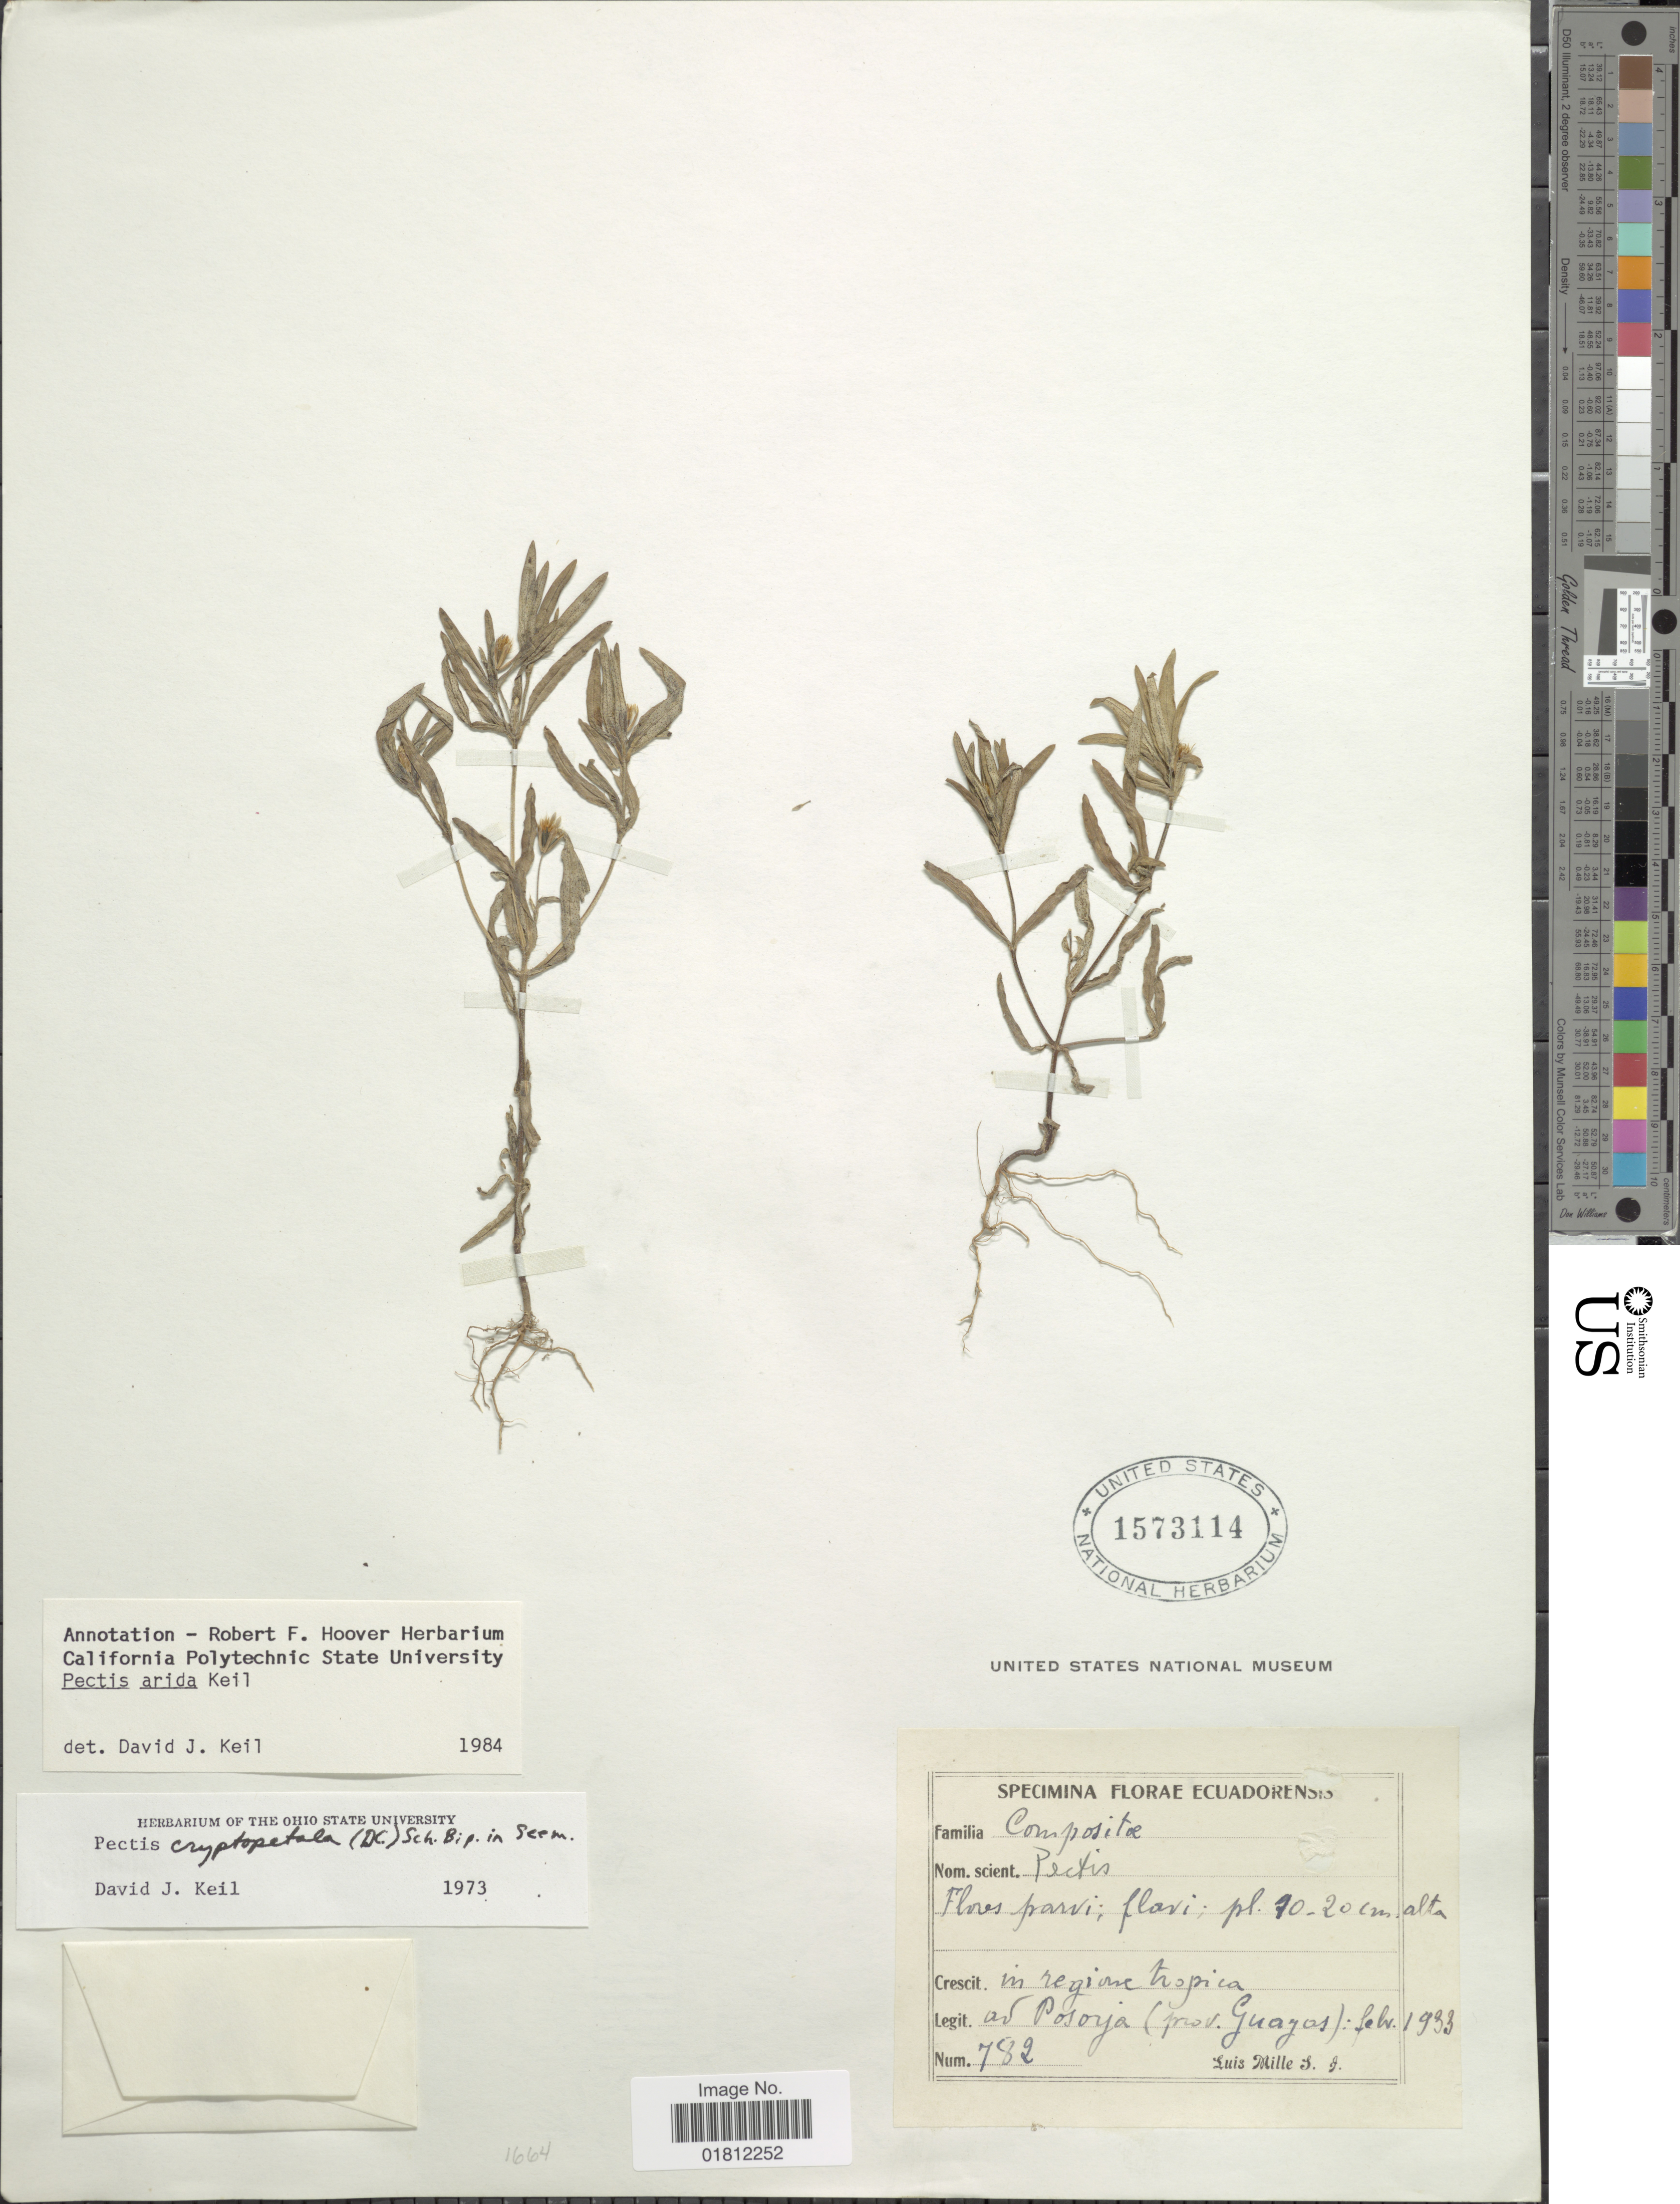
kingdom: Plantae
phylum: Tracheophyta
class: Magnoliopsida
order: Asterales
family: Asteraceae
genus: Pectis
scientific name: Pectis arida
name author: D.J. Keil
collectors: L. Mille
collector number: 782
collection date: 1933-02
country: Ecuador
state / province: Guayas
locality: Regione Tropica, ad Posoya (prov. Guayas).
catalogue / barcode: US 1573114